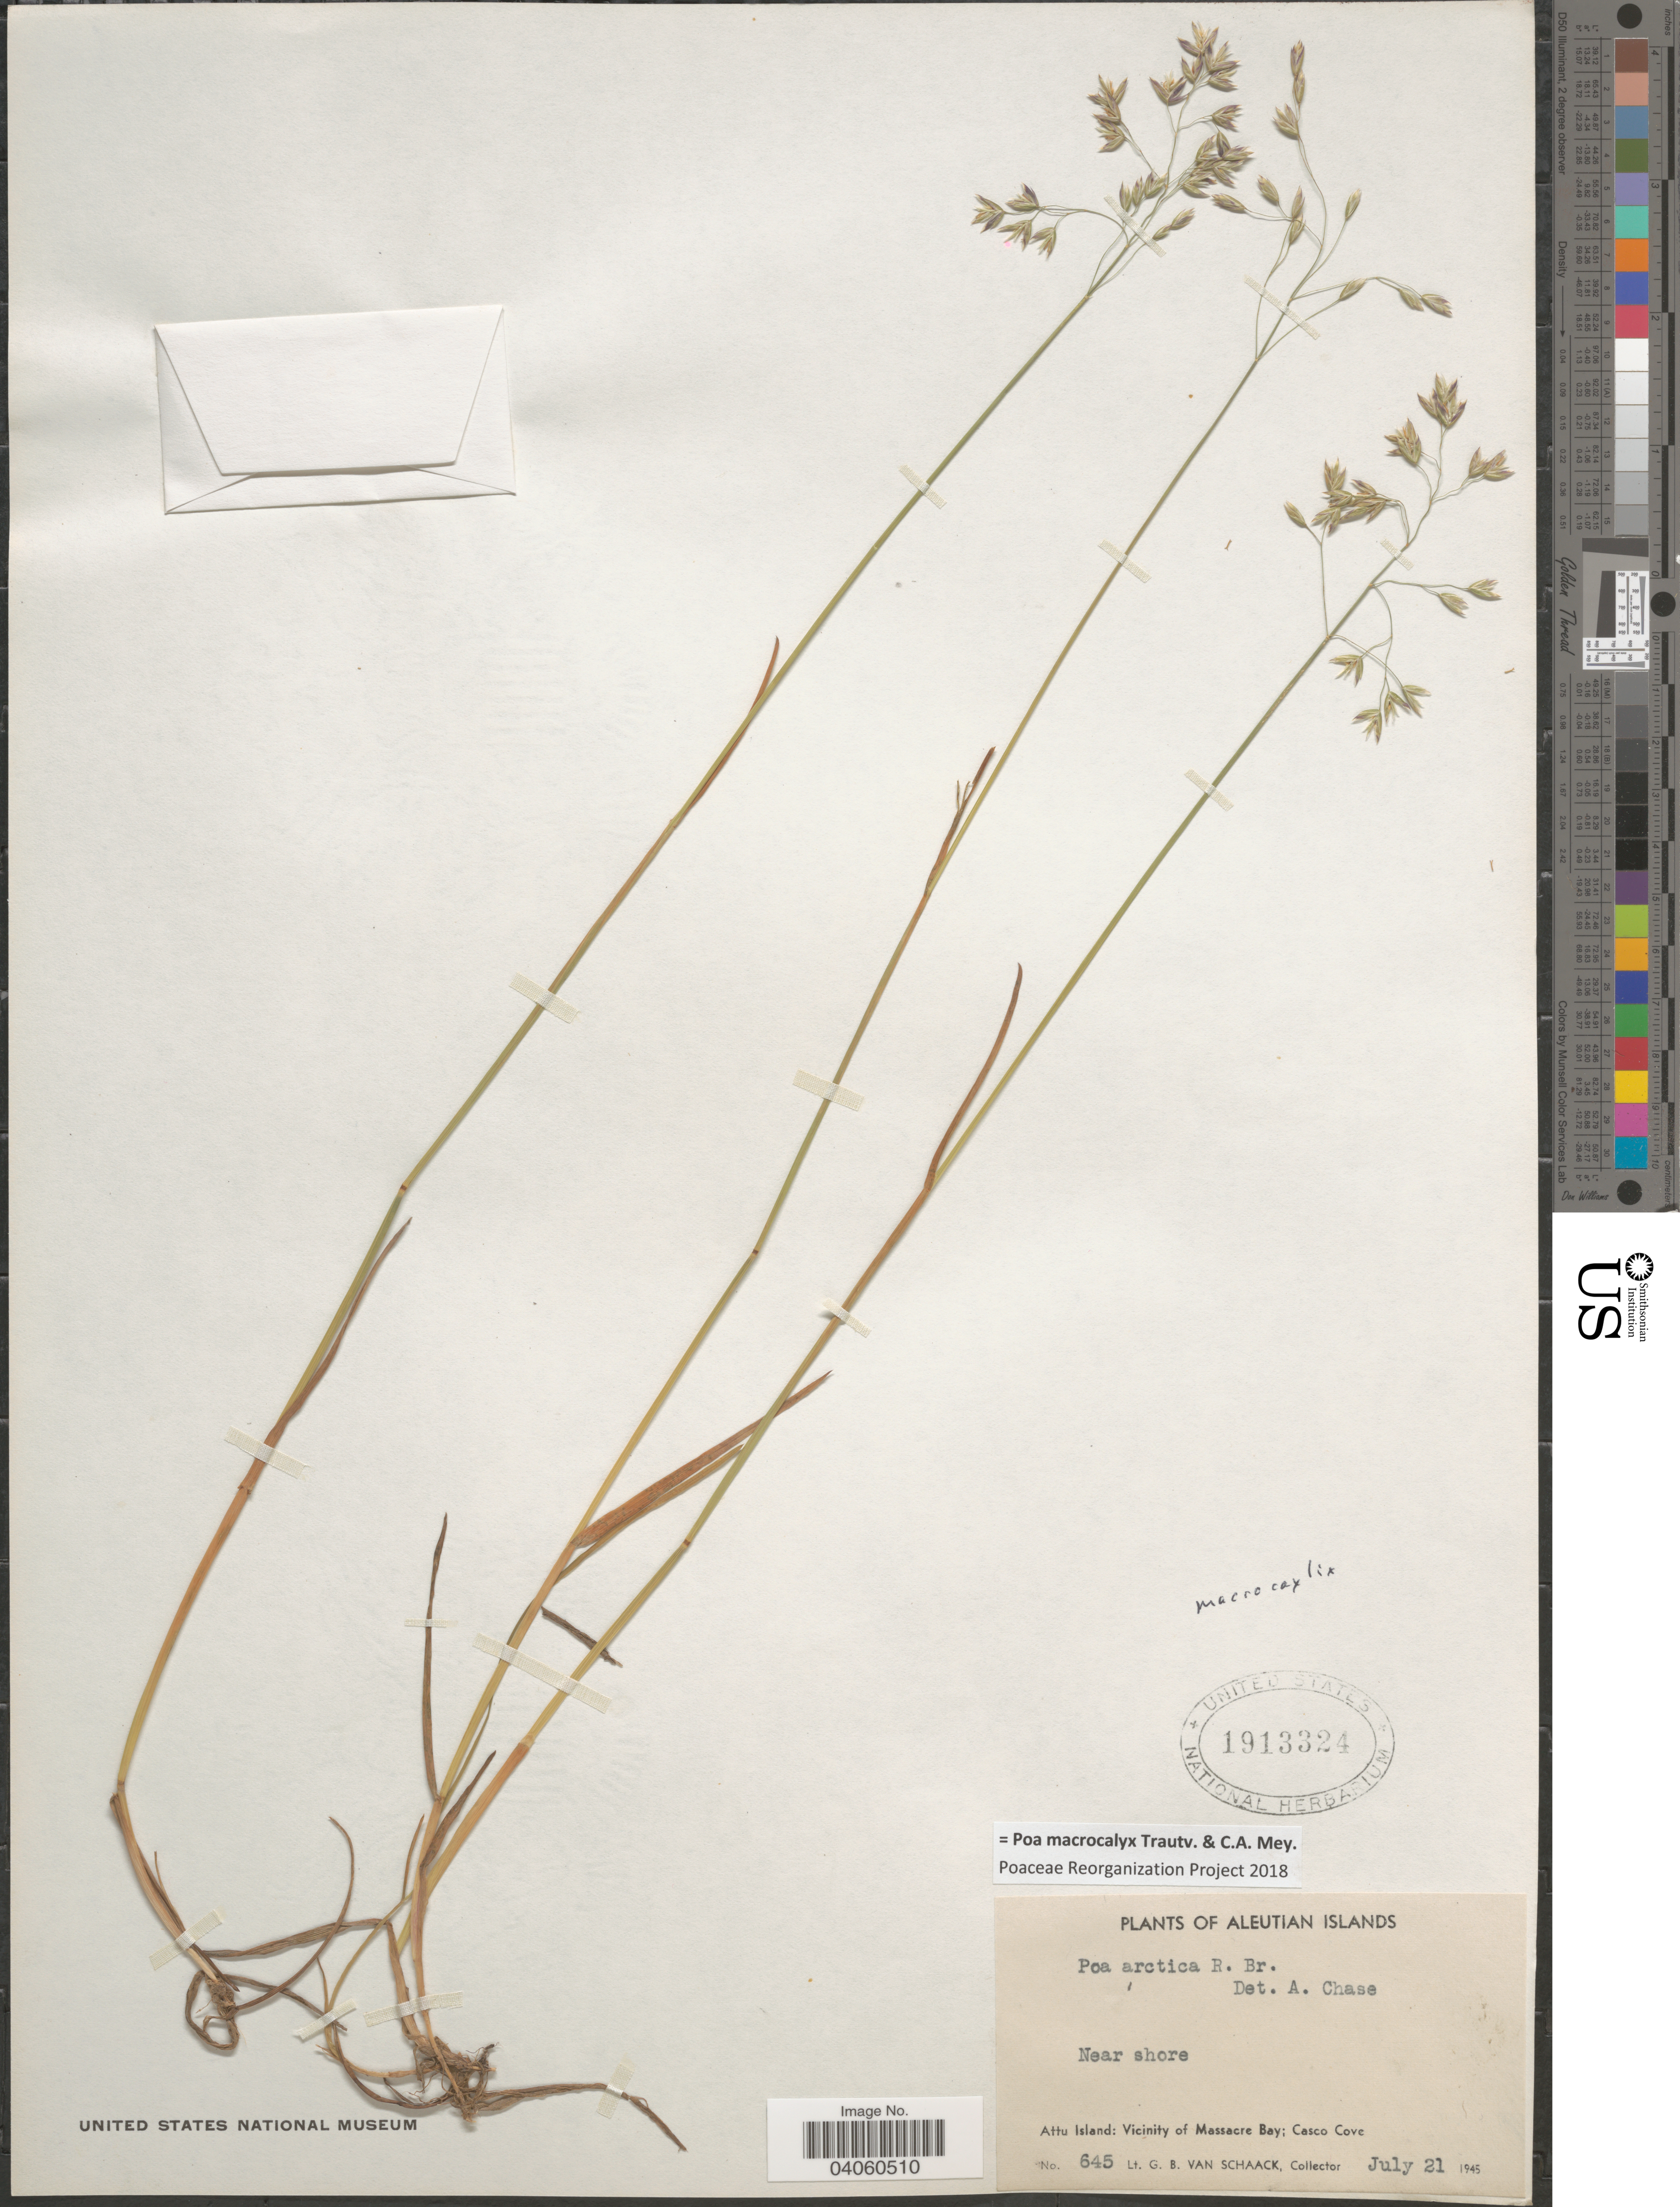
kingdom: Plantae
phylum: Tracheophyta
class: Liliopsida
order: Poales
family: Poaceae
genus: Poa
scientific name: Poa macrocalyx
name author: Trautv. & C.A. Mey.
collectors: G. Van Schaack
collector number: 645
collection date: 1945-07-21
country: United States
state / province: Alaska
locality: Aleutian Islands. Near shore. Attu Island: Vicinity of Massacre Bay; Casco Cove.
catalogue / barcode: US 1913324